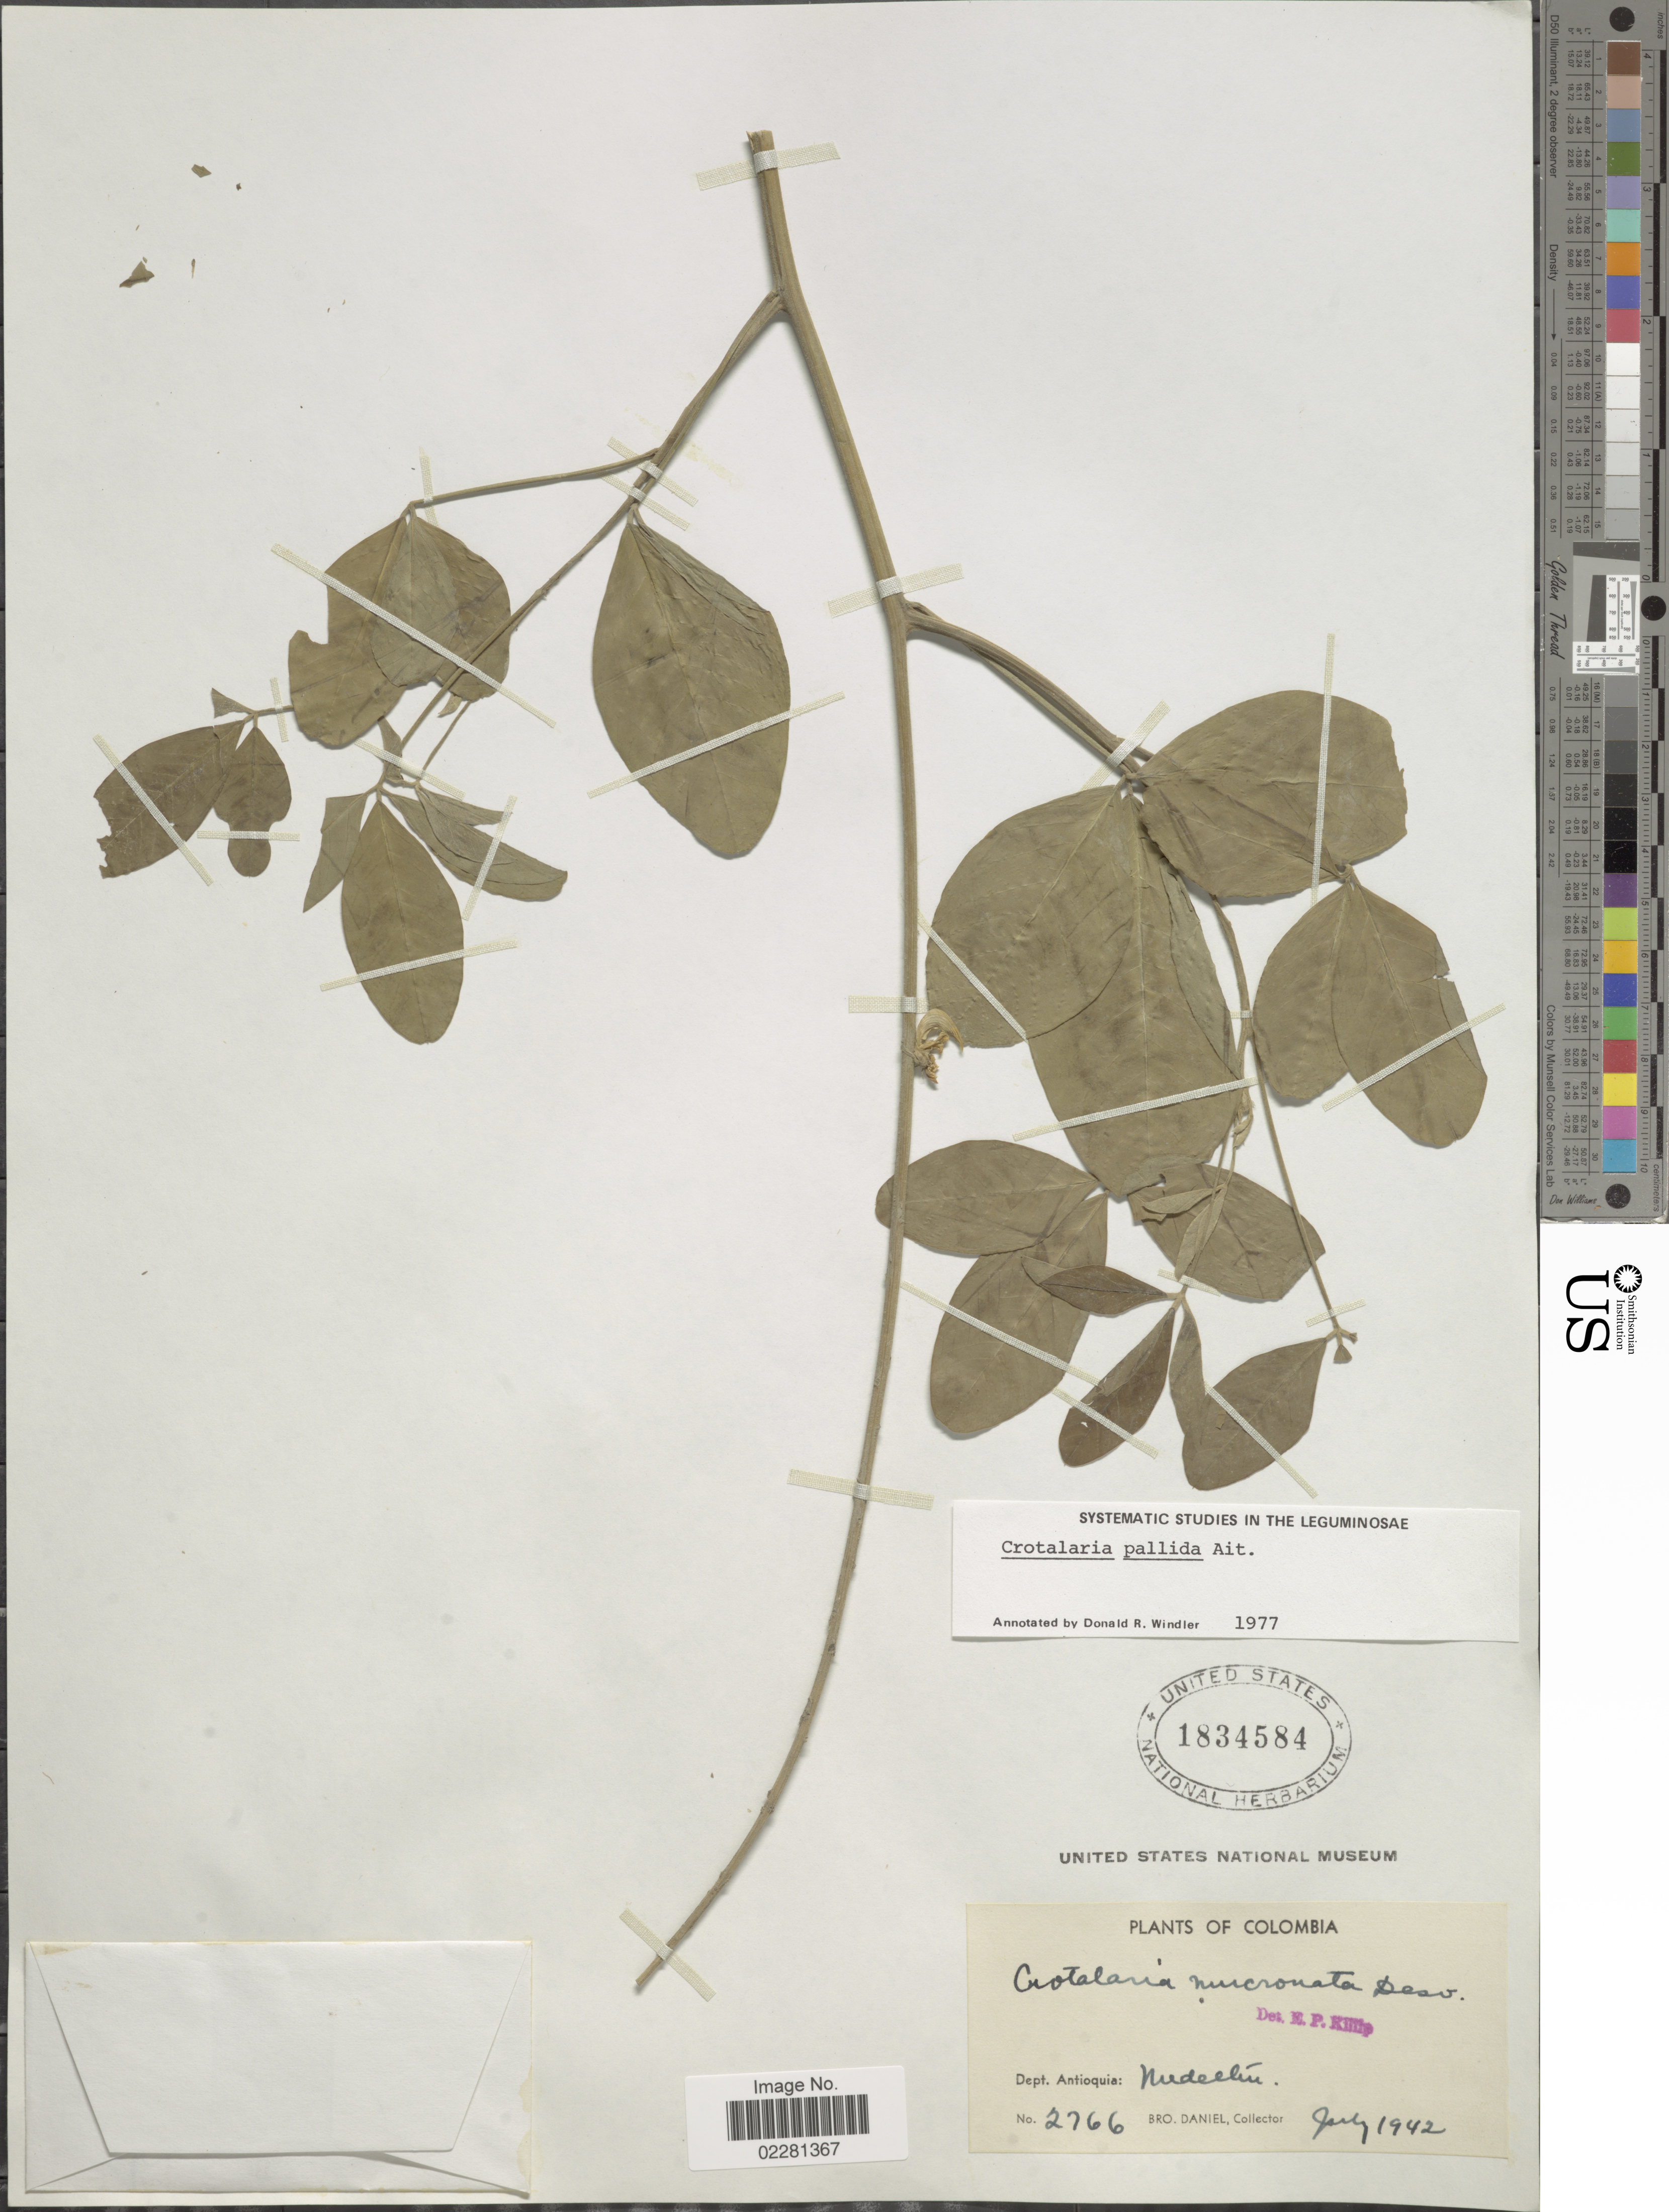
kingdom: Plantae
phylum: Tracheophyta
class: Magnoliopsida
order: Fabales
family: Fabaceae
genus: Crotalaria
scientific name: Crotalaria pallida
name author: Aiton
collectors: Bro. Daniel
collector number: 2766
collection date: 1942-07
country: Colombia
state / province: Antioquia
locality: Medellin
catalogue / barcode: US 1834584